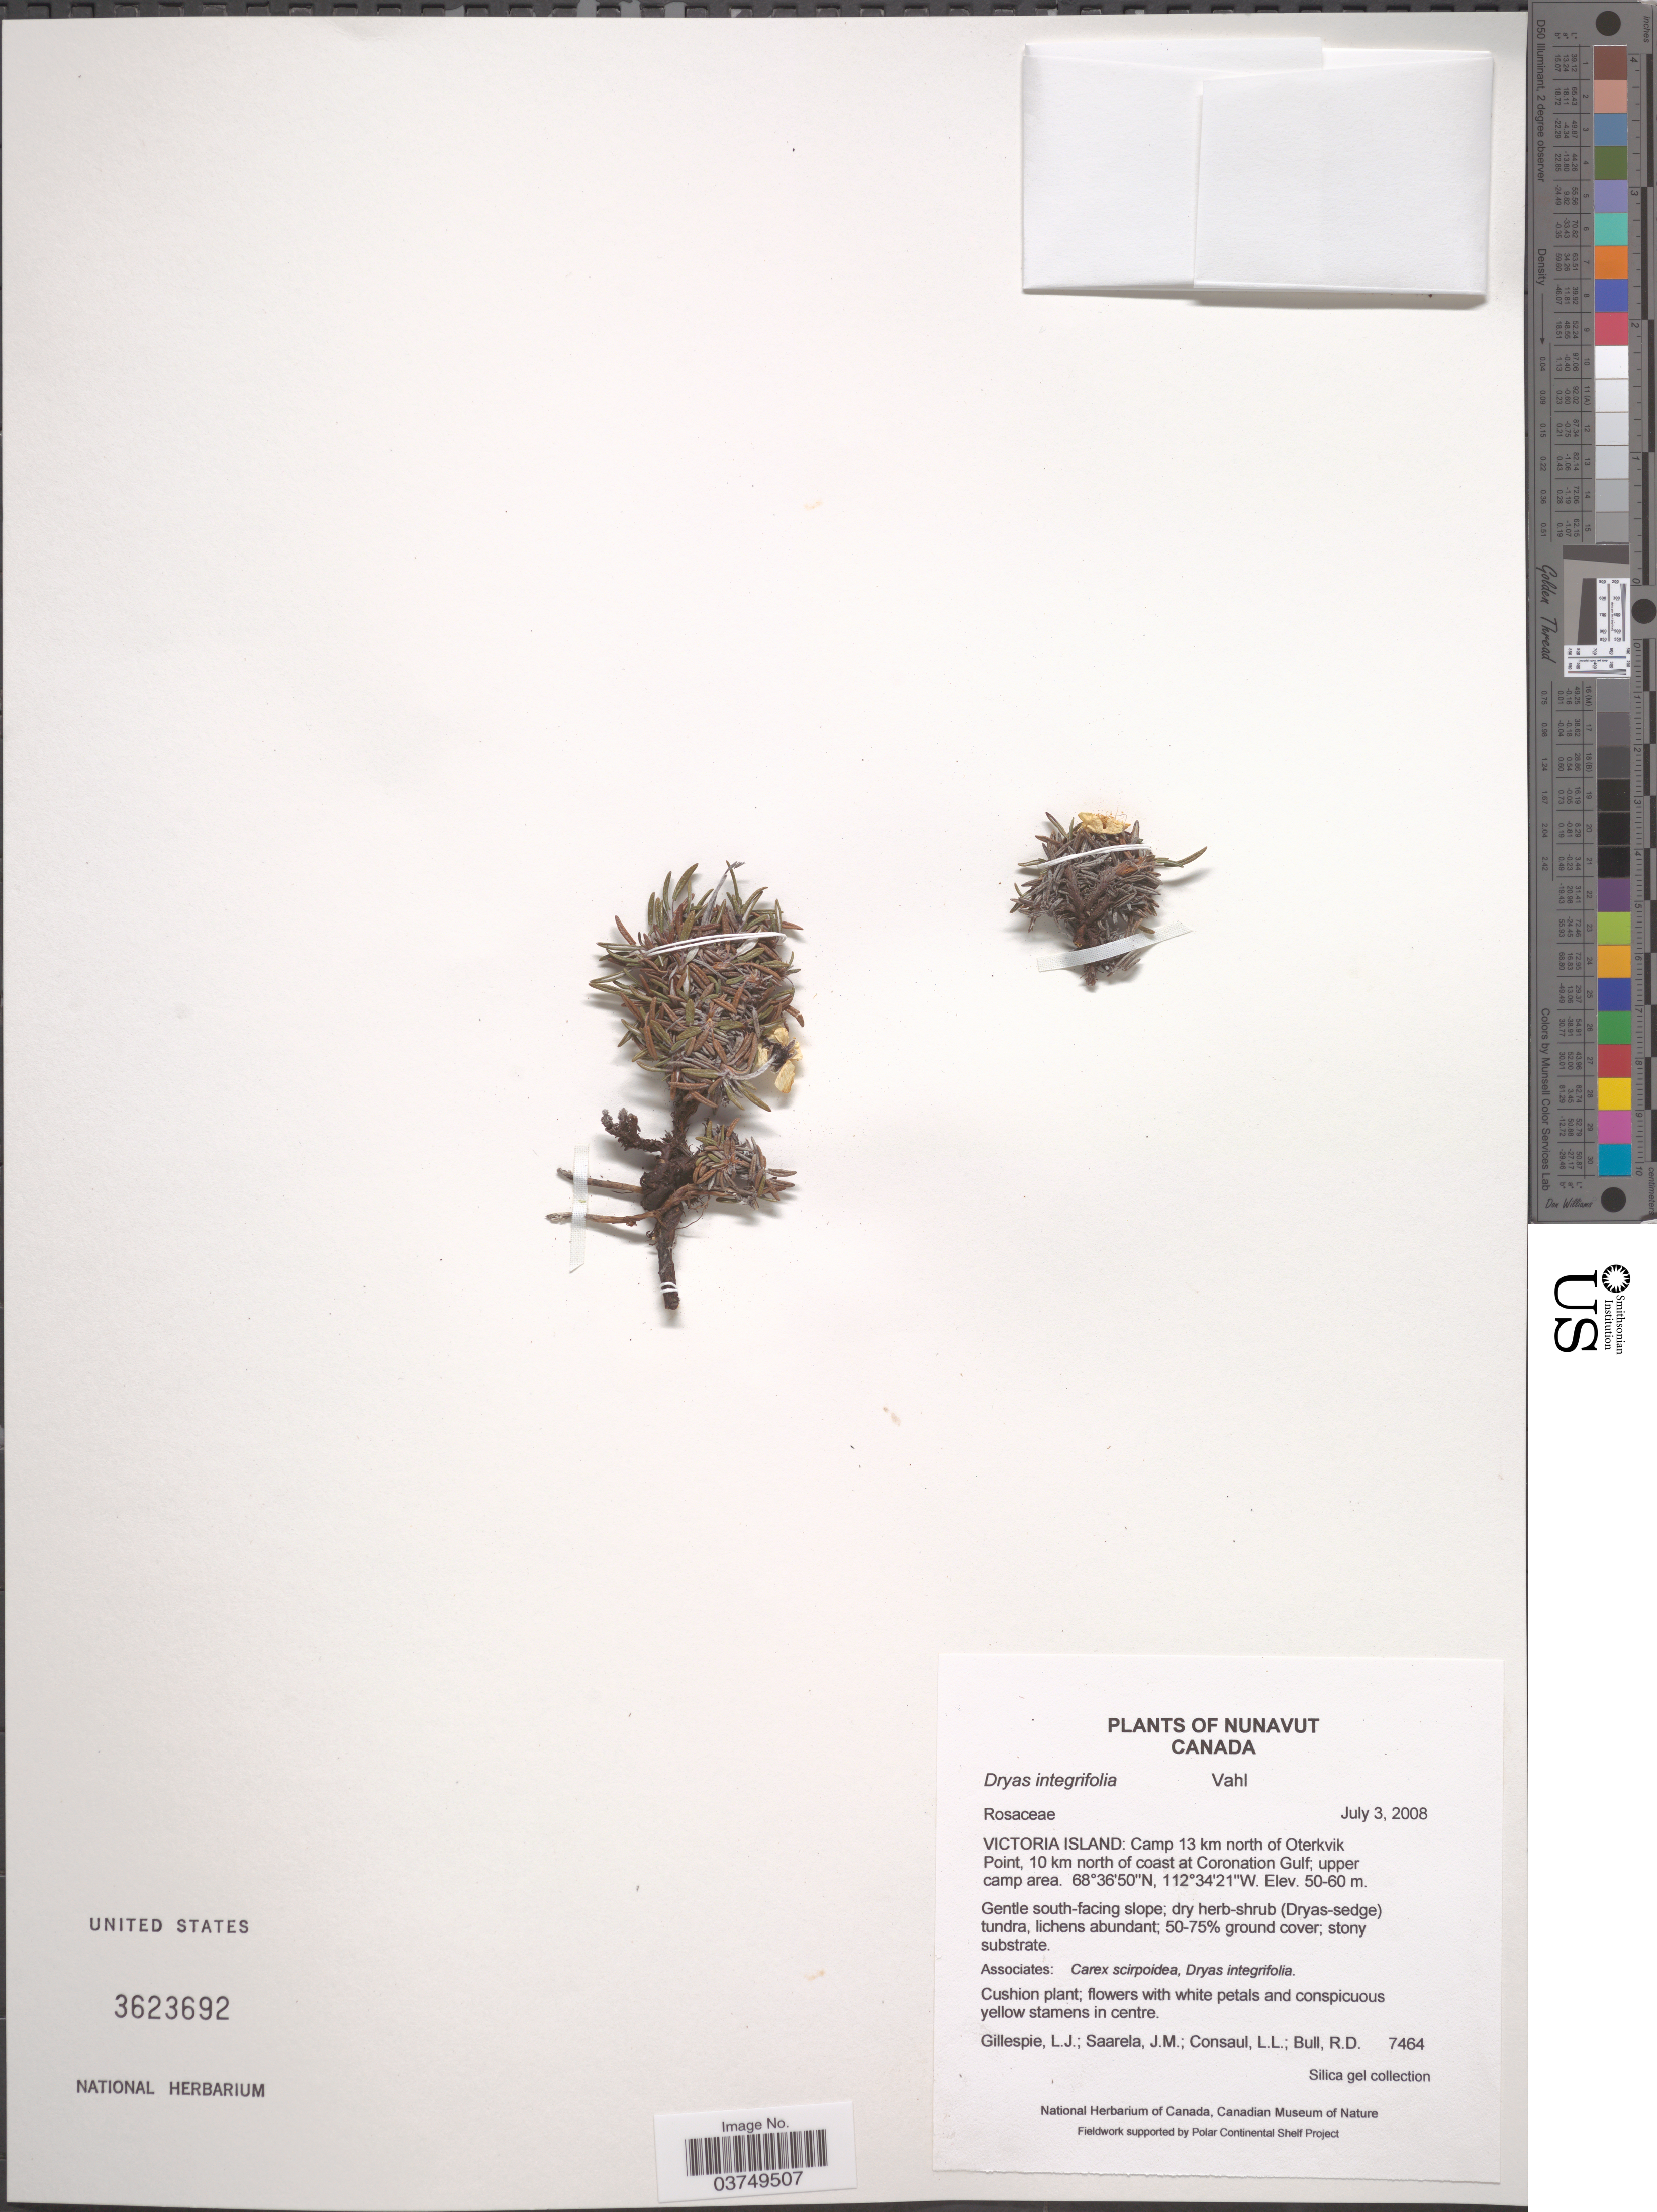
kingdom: Plantae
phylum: Tracheophyta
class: Magnoliopsida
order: Rosales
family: Rosaceae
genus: Dryas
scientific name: Dryas integrifolia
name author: Vahl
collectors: L. Gillespie, J. Saarela, L. Consaul & R. Bull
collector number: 7464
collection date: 2008-07-03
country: Canada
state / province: Nunavut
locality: Victoria Island: Camp 13 km north of Oterkvik Point, 10 km north of coast at Coronation Gulf; upper camp area.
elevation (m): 50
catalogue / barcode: US 3623692